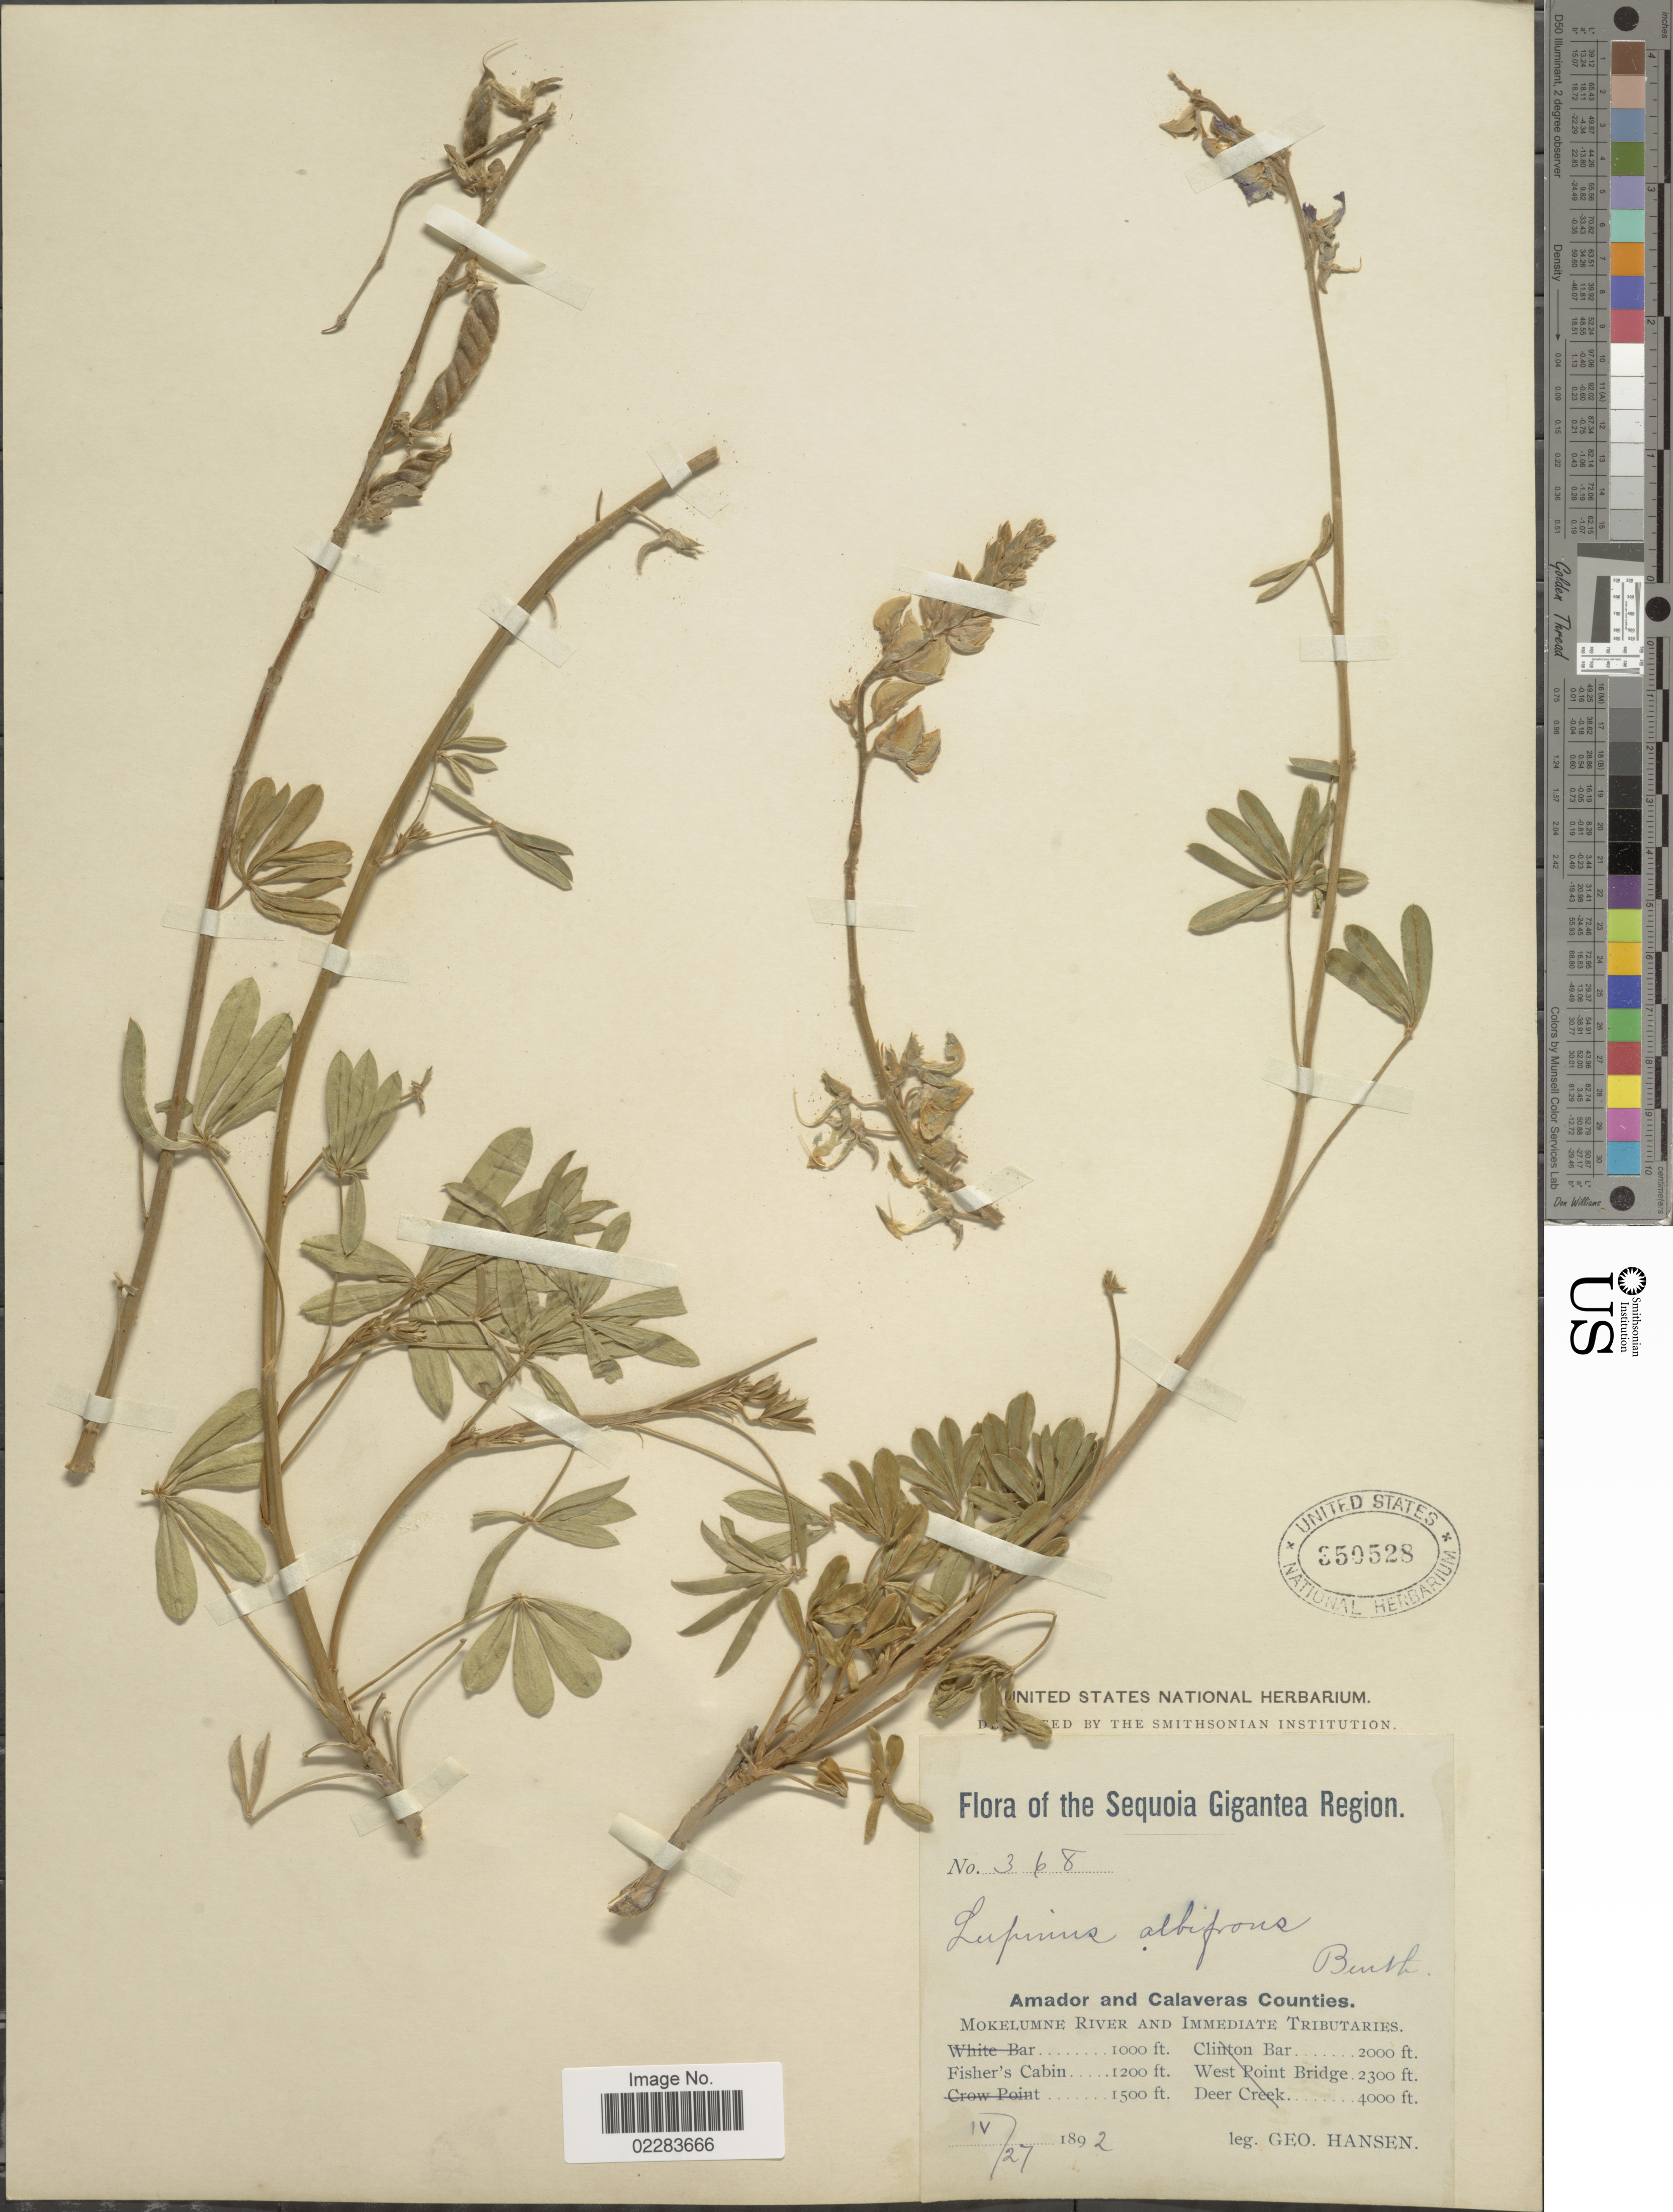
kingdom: Plantae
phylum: Tracheophyta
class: Magnoliopsida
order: Fabales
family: Fabaceae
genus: Lupinus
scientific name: Lupinus albifrons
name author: Benth.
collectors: G. Hansen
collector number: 368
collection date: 1892-04-27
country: United States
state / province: California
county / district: Calaveras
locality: Sequoia Gigantea Region. Amador and Calaveras Counties. Mokelumne River and Immediate Tributaries. Fisher's Cabin.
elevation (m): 366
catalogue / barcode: US 350528